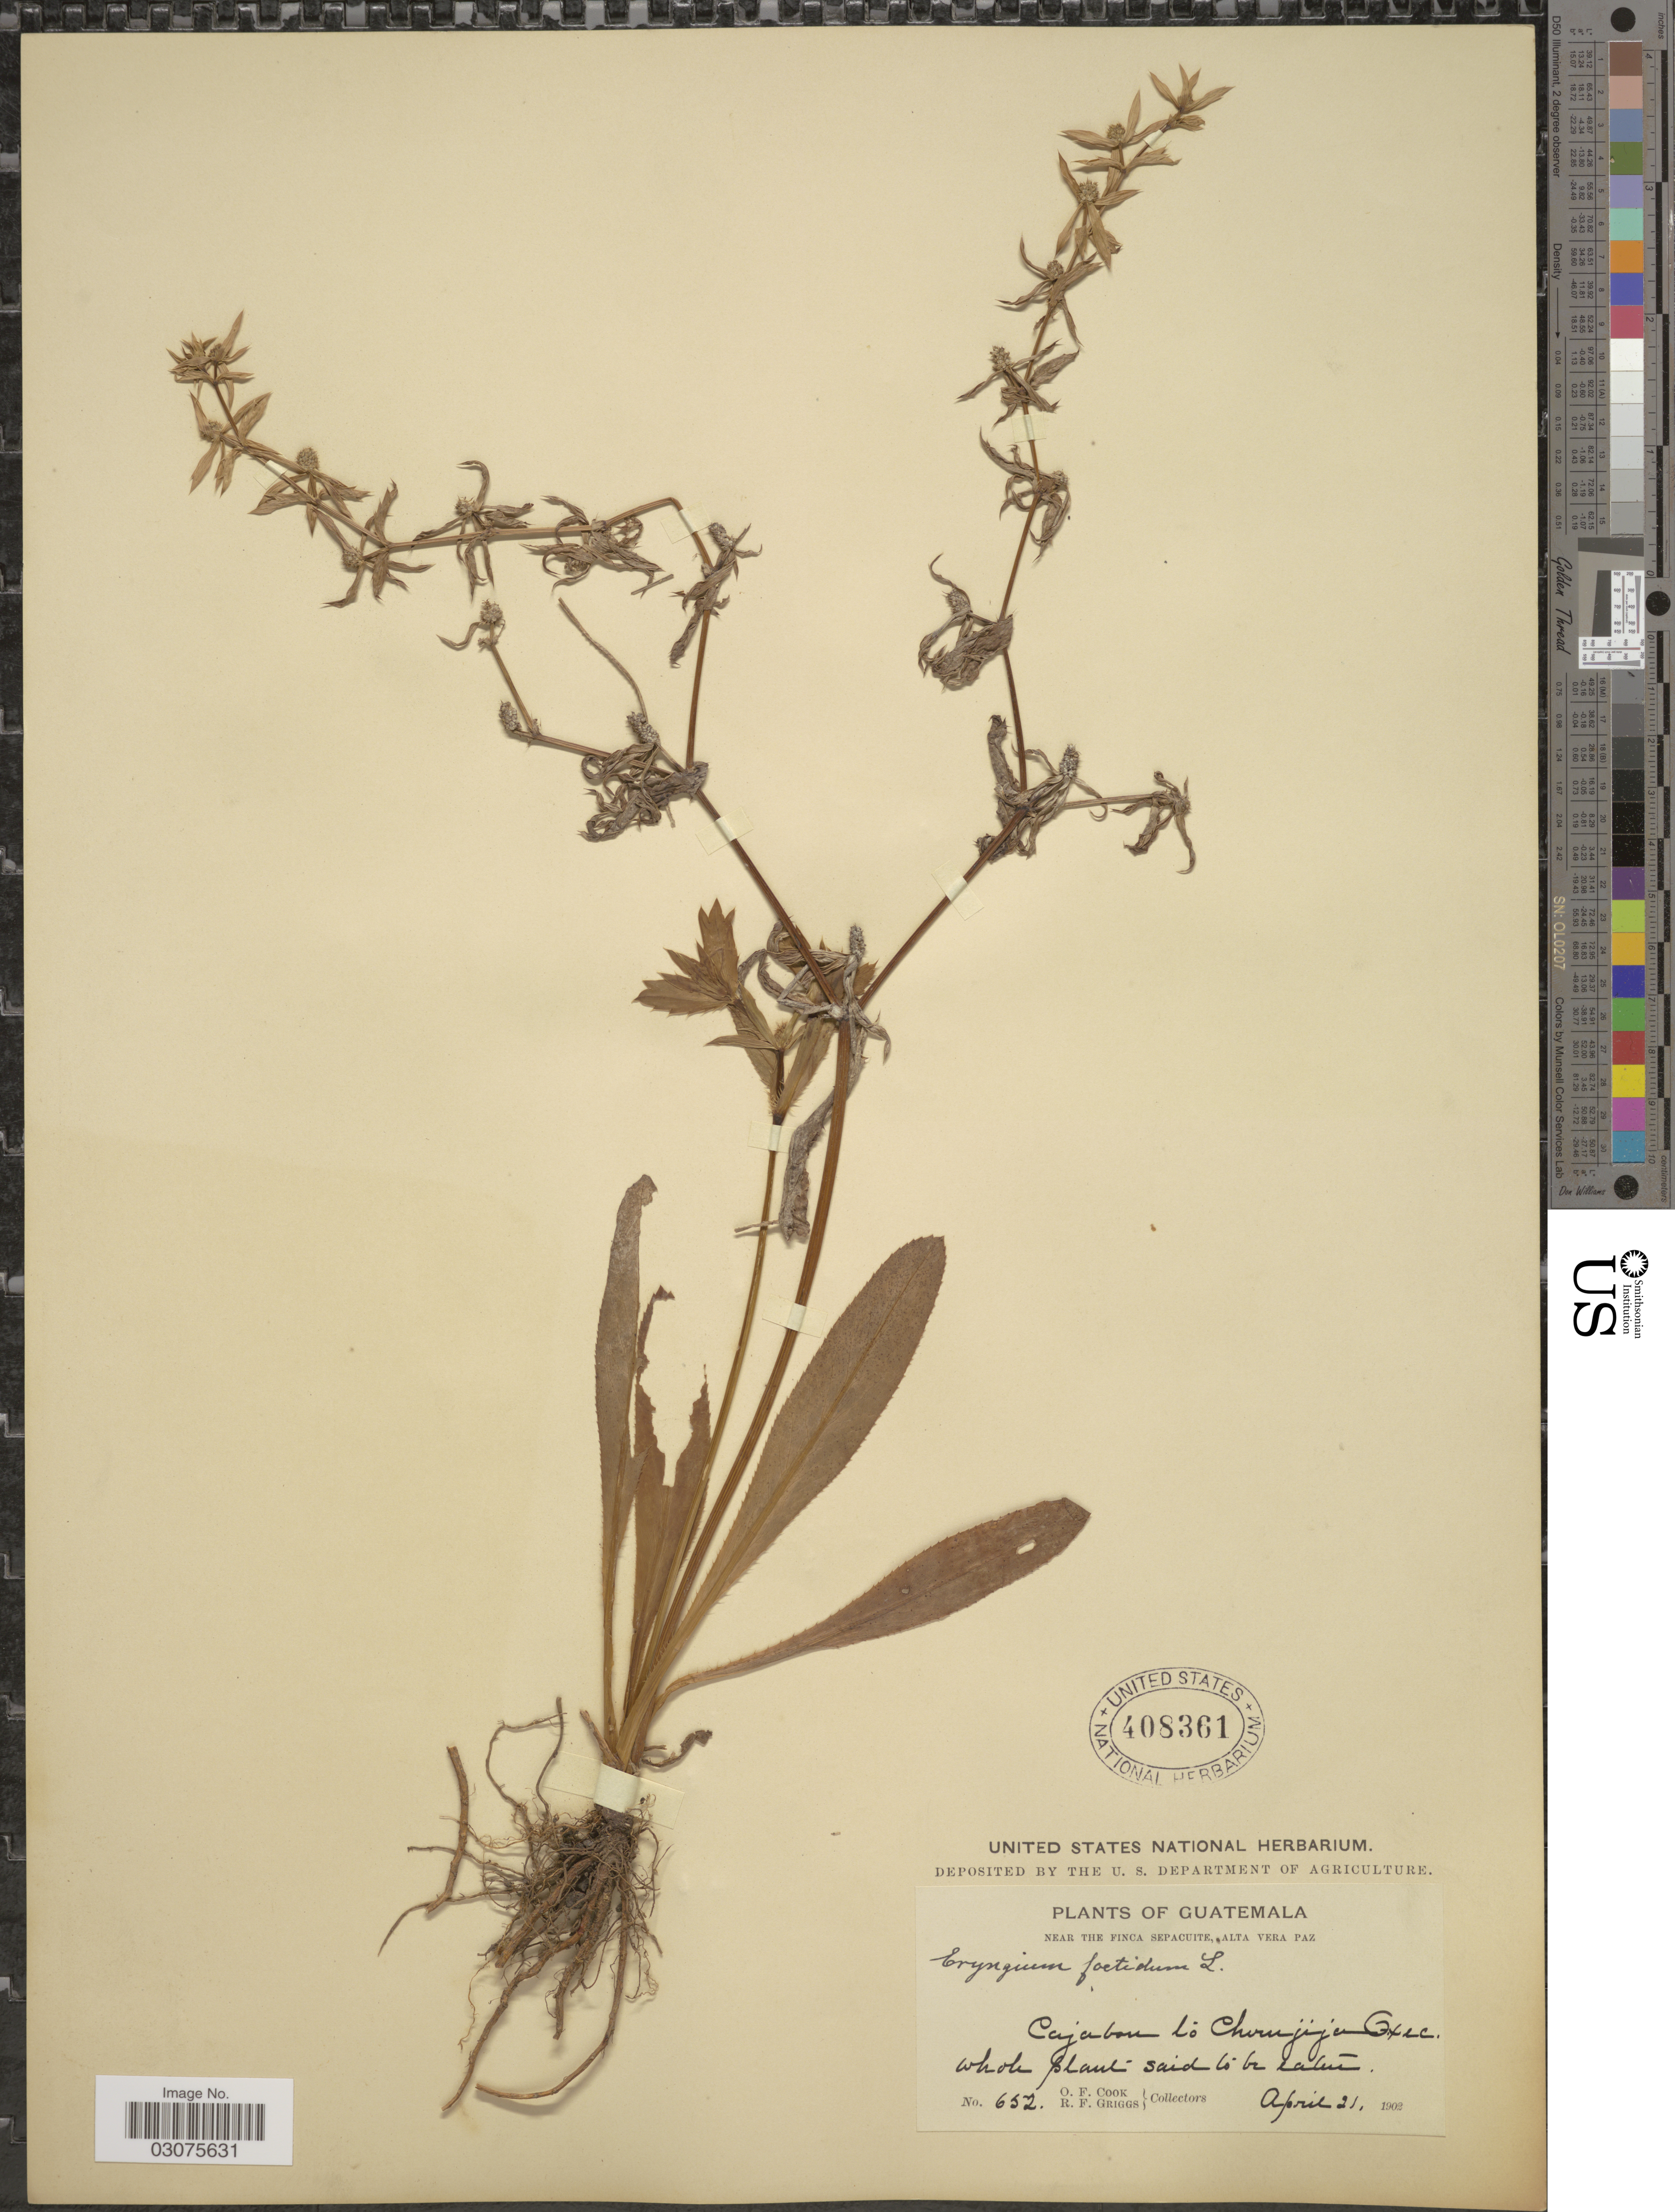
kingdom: Plantae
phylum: Tracheophyta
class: Magnoliopsida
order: Apiales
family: Apiaceae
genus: Eryngium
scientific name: Eryngium foetidum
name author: L.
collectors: O. F. Cook & R. F. Griggs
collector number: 652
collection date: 1902-04-21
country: Guatemala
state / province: Alta Verapaz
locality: Near the Finca Sepacuite. Cajabon to Cherujija Oxec.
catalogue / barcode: US 408361